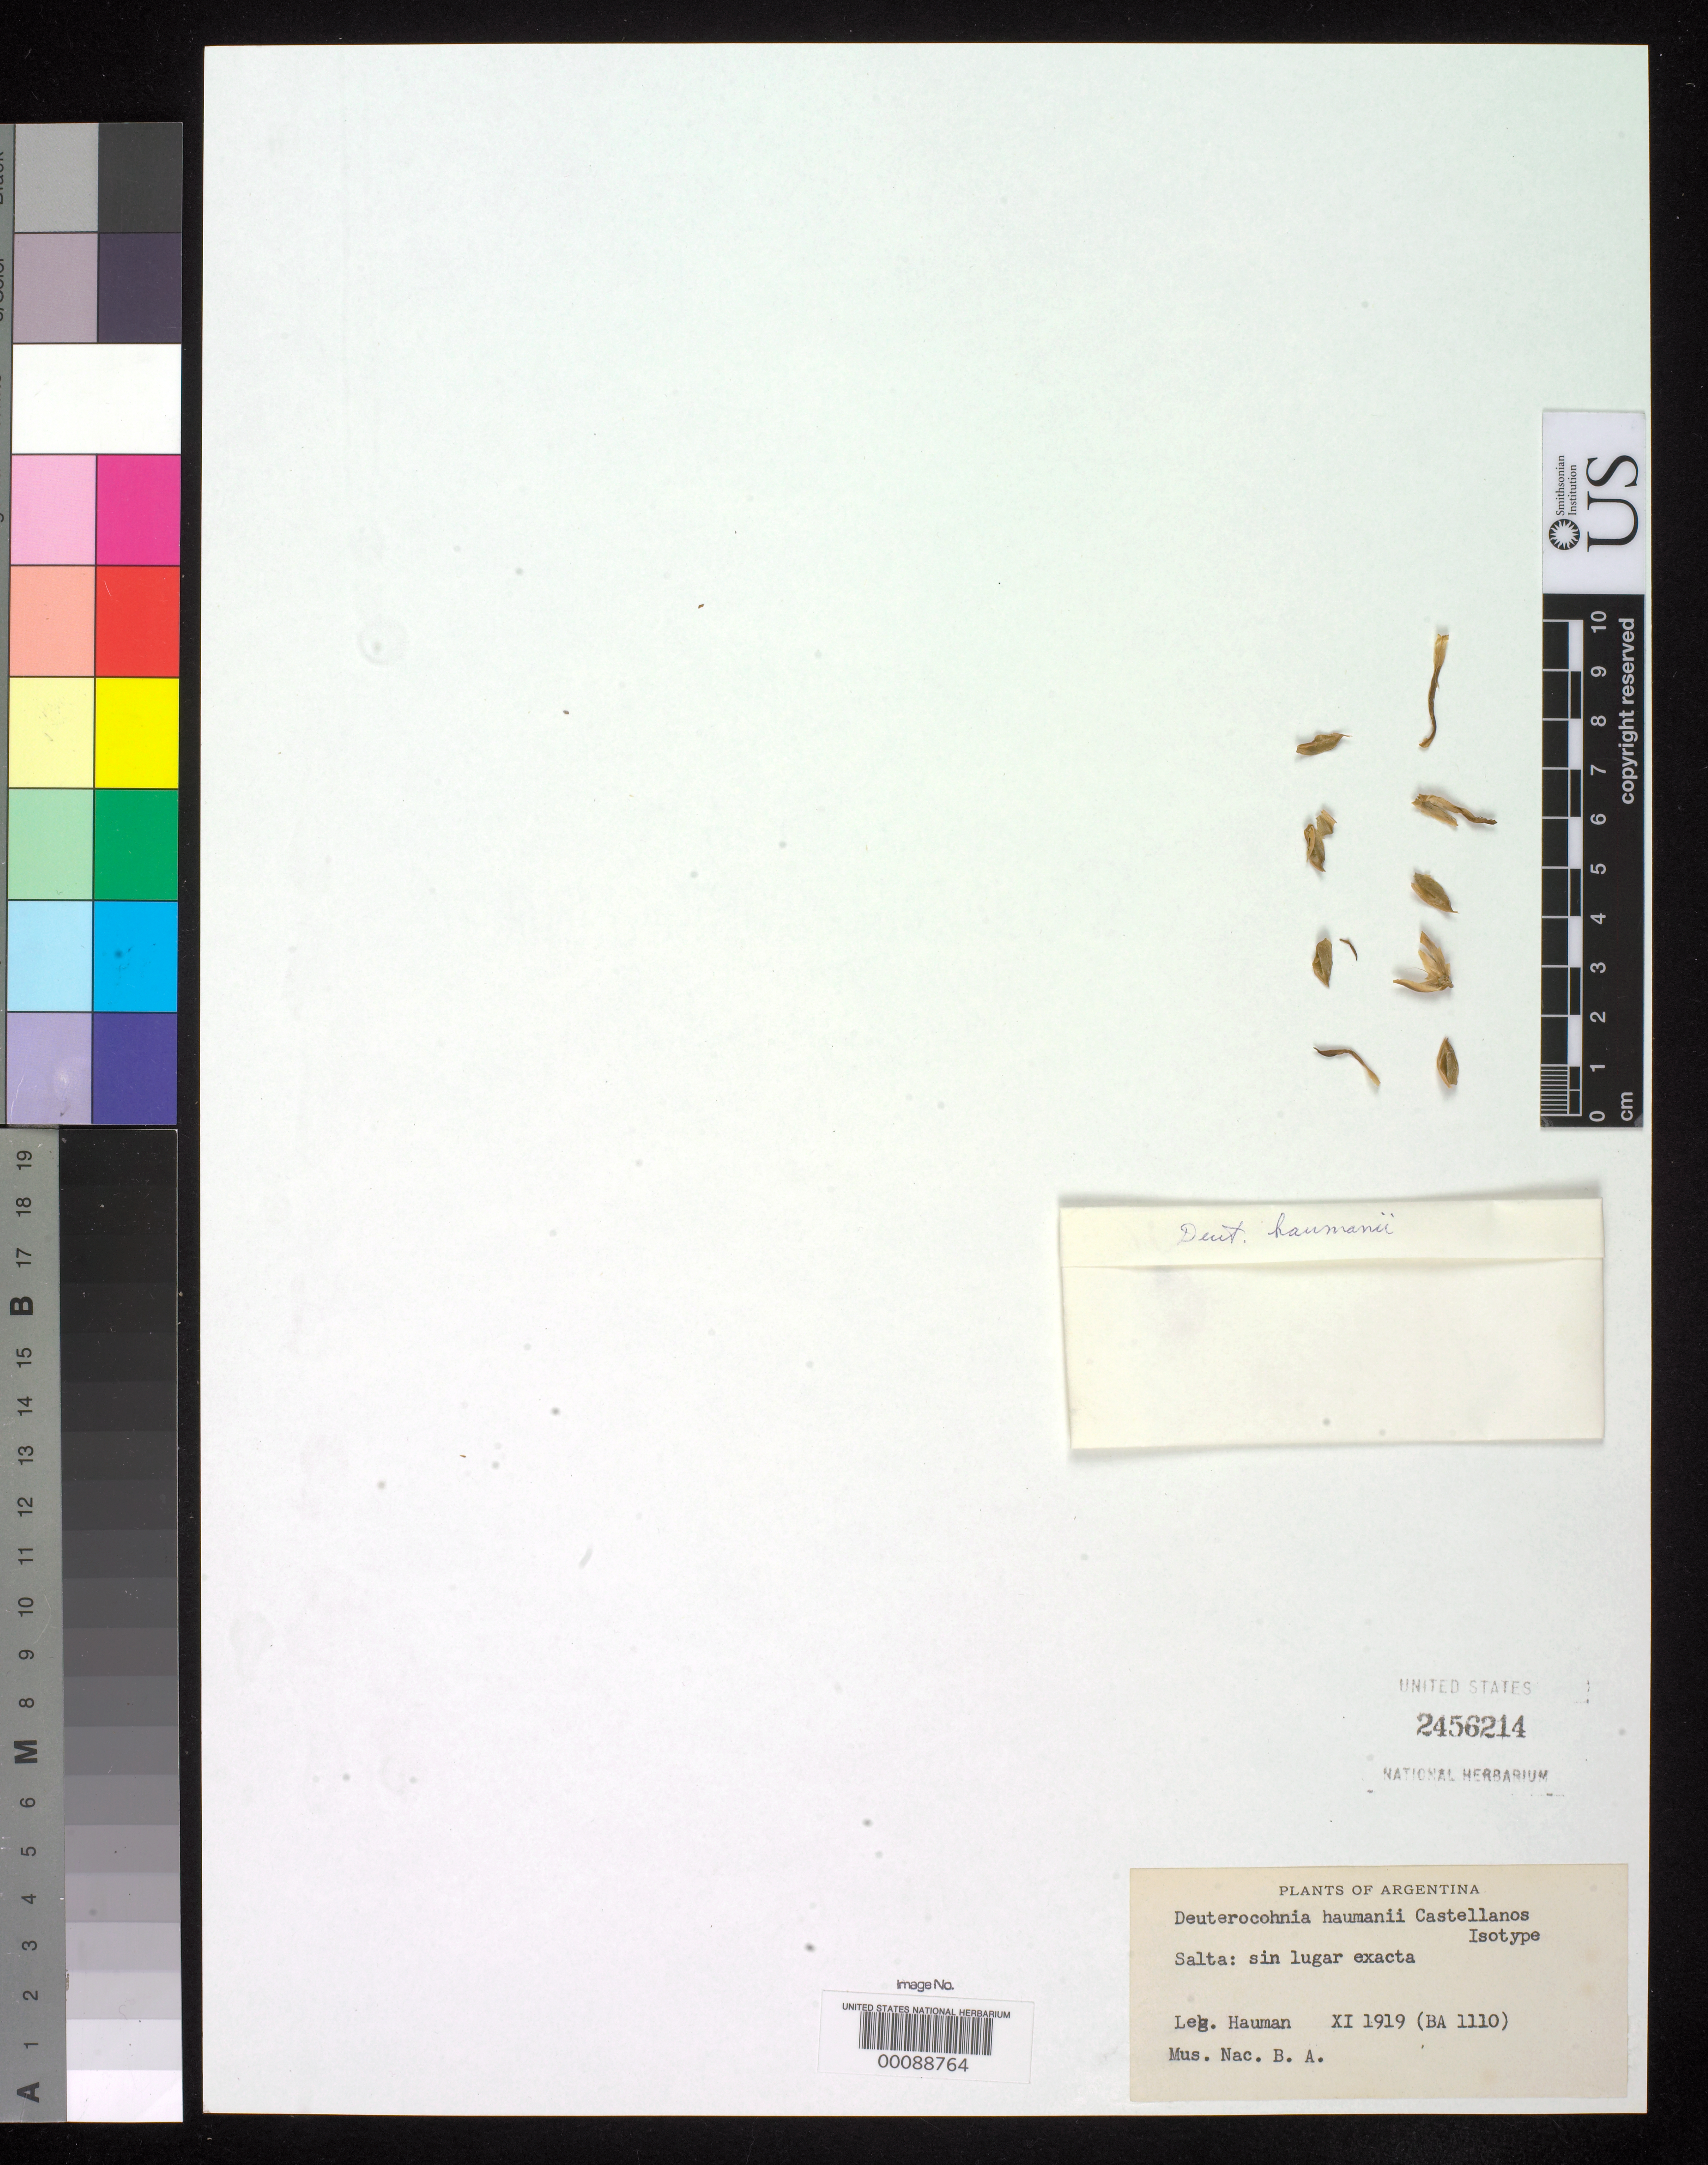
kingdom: Plantae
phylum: Tracheophyta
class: Liliopsida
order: Poales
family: Bromeliaceae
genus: Deuterocohnia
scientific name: Deuterocohnia haumanii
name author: A. Cast.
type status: Isotype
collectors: L. L. Hauman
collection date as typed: Nov 1919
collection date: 1919-11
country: Argentina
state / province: Salta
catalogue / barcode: US 2456214